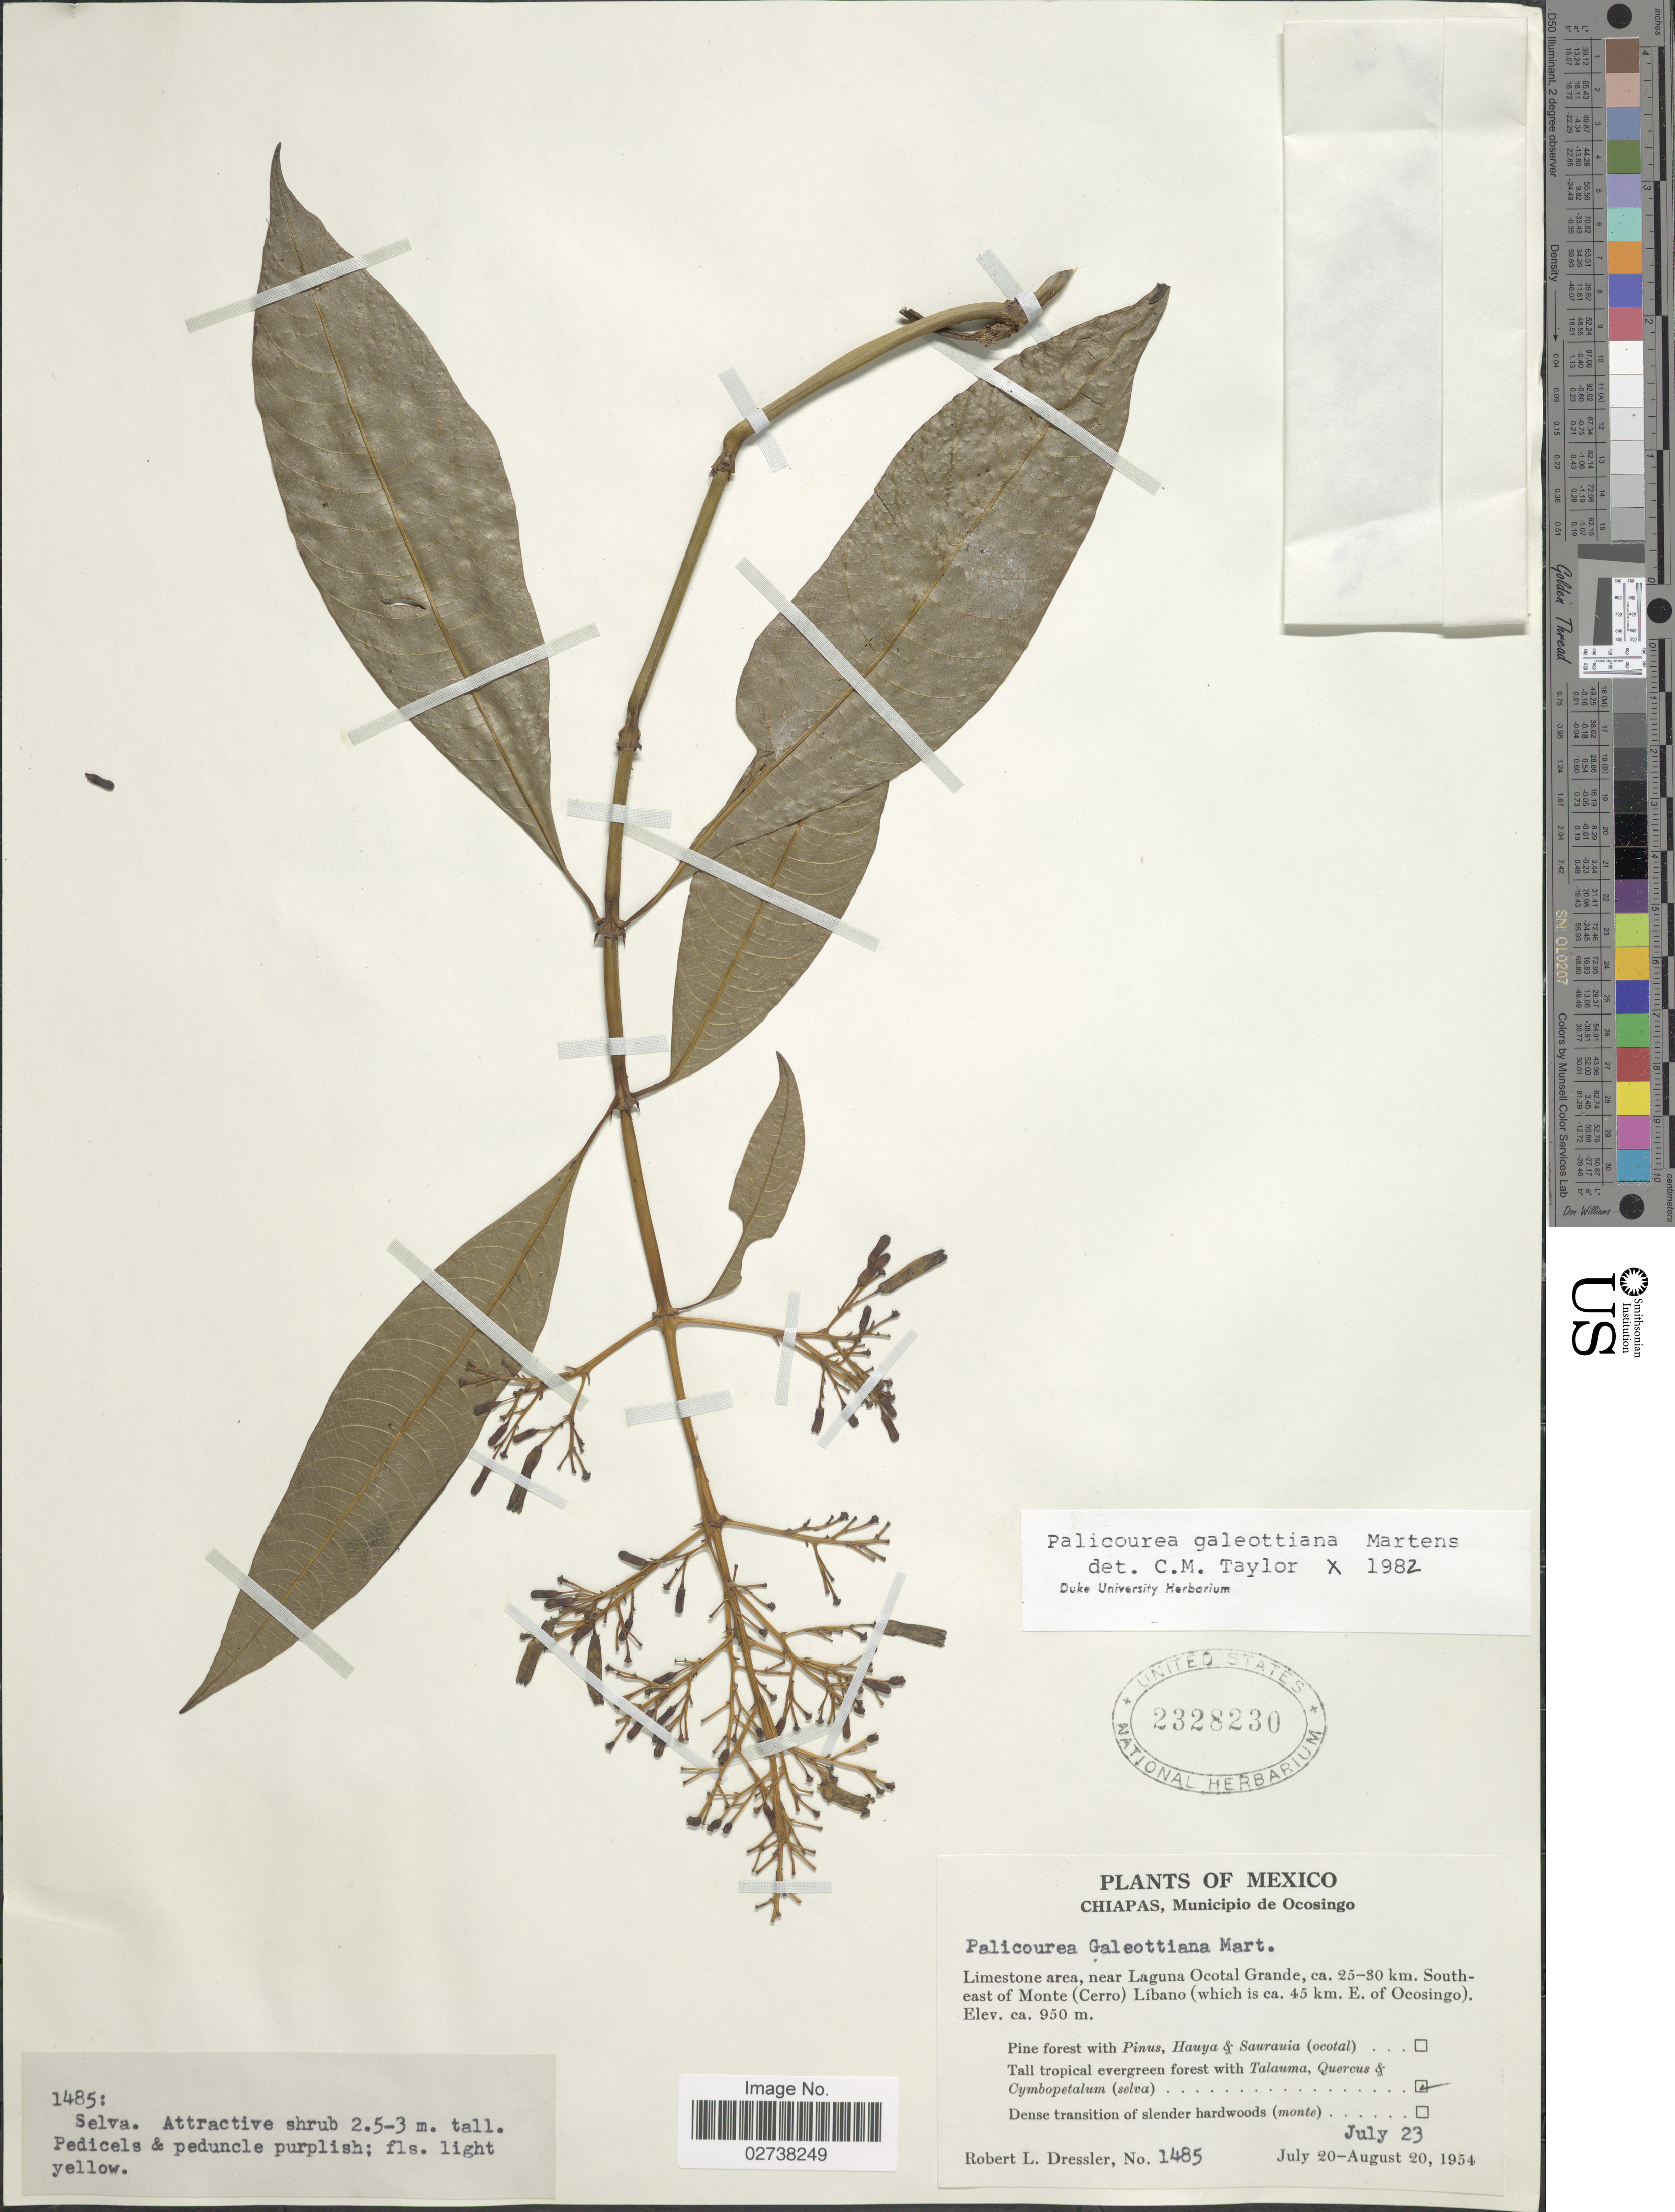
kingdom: Plantae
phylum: Tracheophyta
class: Magnoliopsida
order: Gentianales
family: Rubiaceae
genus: Palicourea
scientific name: Palicourea galeottiana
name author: M. Martens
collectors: R. Dressler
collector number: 1485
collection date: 1954-07-23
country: Mexico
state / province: Chiapas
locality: Municipio de Ocosingo, Limestone area, near Laguna Ocotal Grande, ca. 25-30 km. South-east of Monte (Cerro) Libano (which is ca. 45 km.E. of Ocosingo)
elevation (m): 950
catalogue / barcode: US 2328230